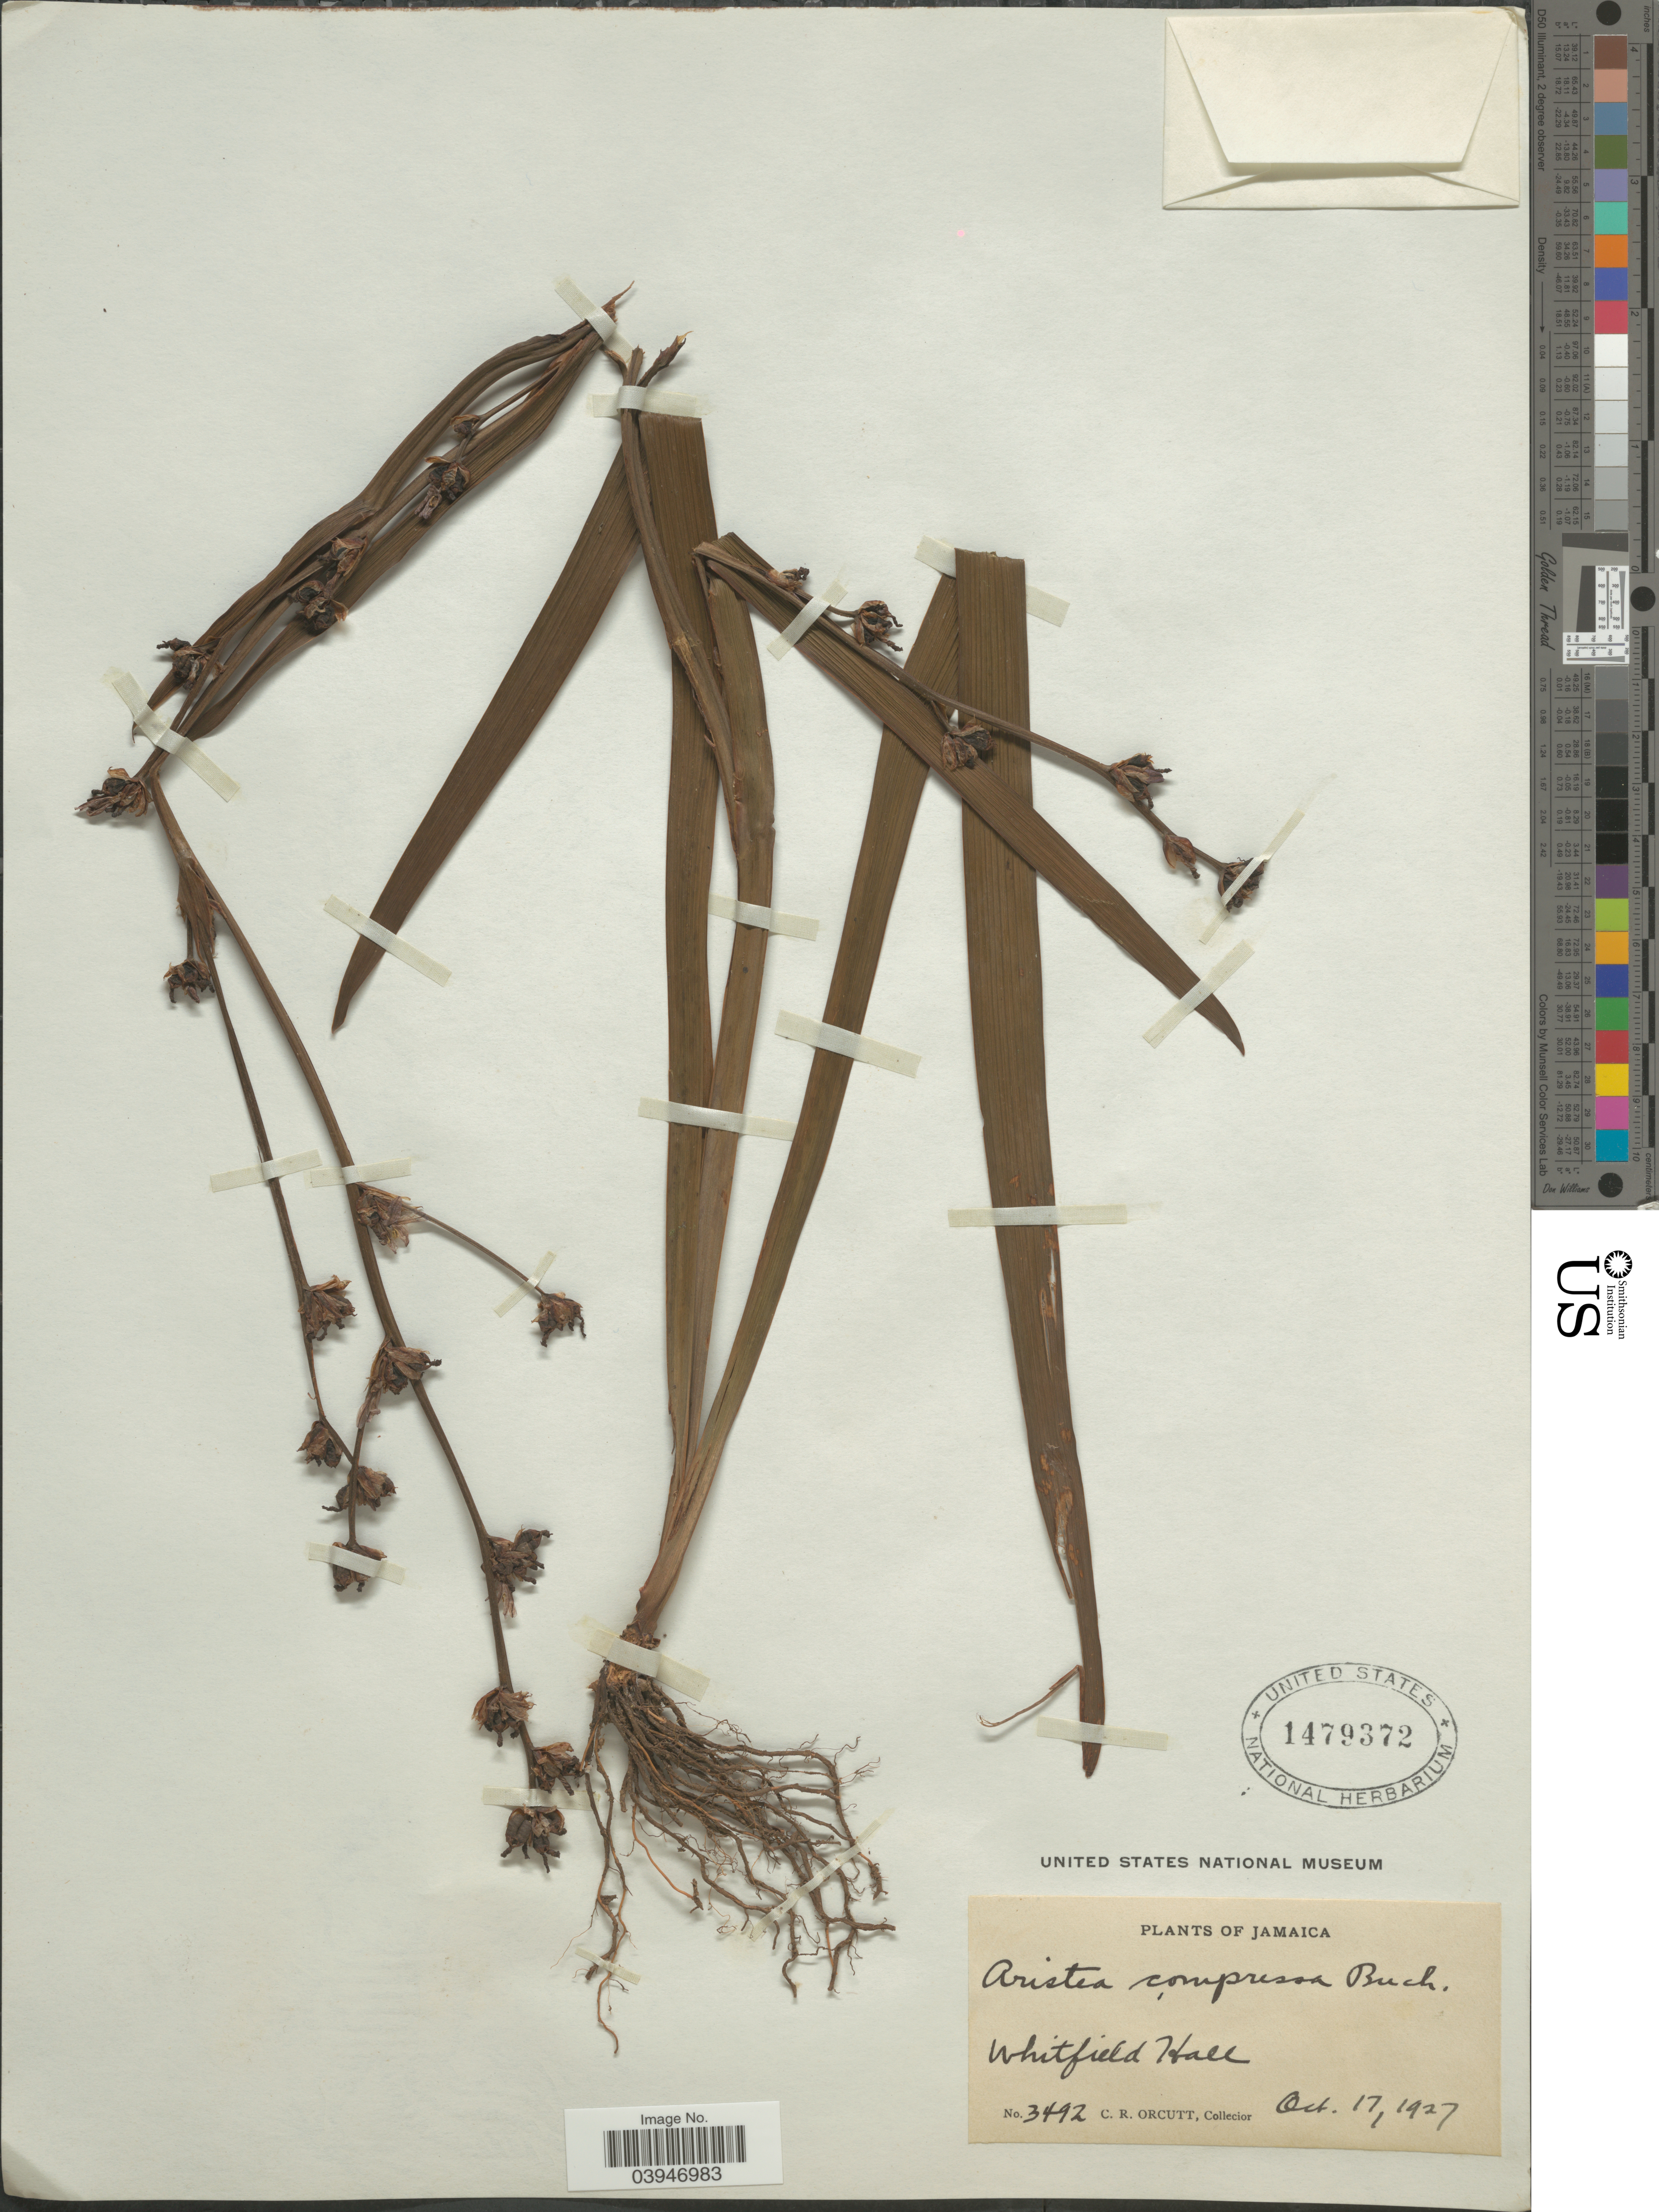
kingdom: Plantae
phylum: Tracheophyta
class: Liliopsida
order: Asparagales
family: Iridaceae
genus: Aristea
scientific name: Aristea compressa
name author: Buchinger ex Baker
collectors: C. R. Orcutt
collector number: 3492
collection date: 1927-10-17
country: Jamaica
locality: Whitfield Hall.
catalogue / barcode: US 1479372